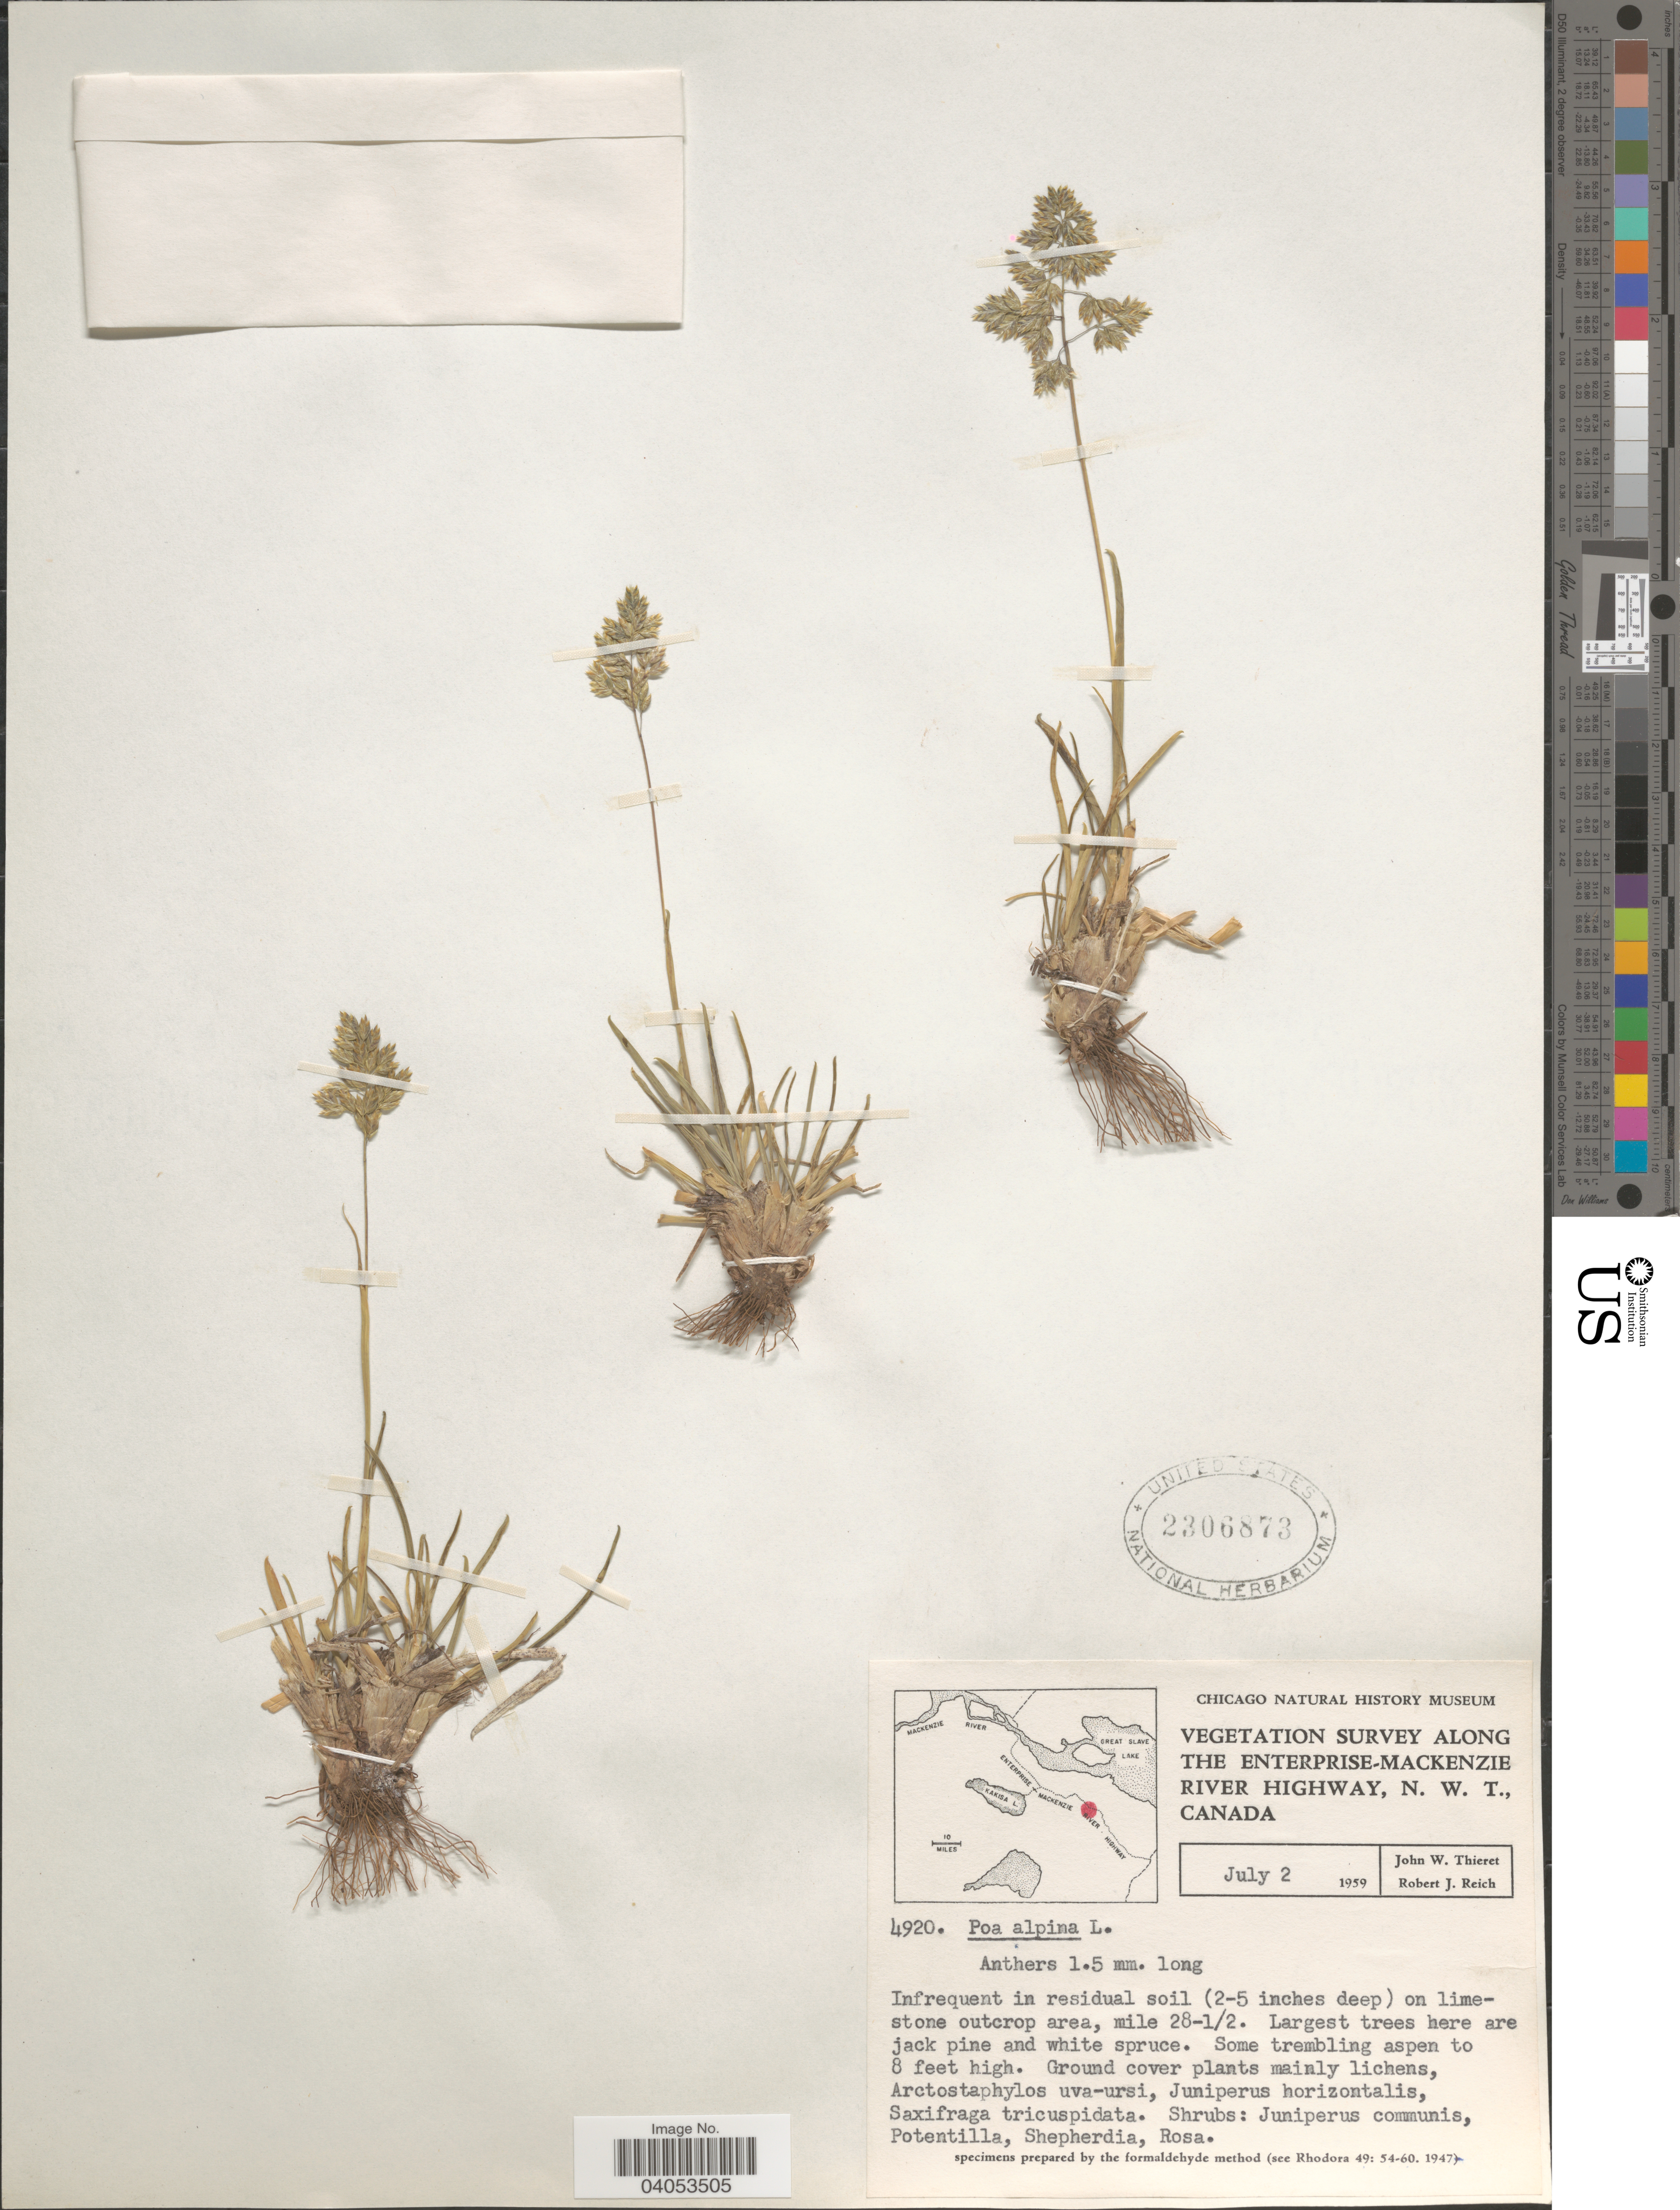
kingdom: Plantae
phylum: Tracheophyta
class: Liliopsida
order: Poales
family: Poaceae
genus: Poa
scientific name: Poa alpina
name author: L.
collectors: J. W. Thieret & R. Reich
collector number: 4920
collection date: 1959-07-02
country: Canada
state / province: Northwest Territories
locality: Along the Enterprise-Mackenzie River Highway. On limestone outcrop area, Mile 28-1/2.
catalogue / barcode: US 2306873